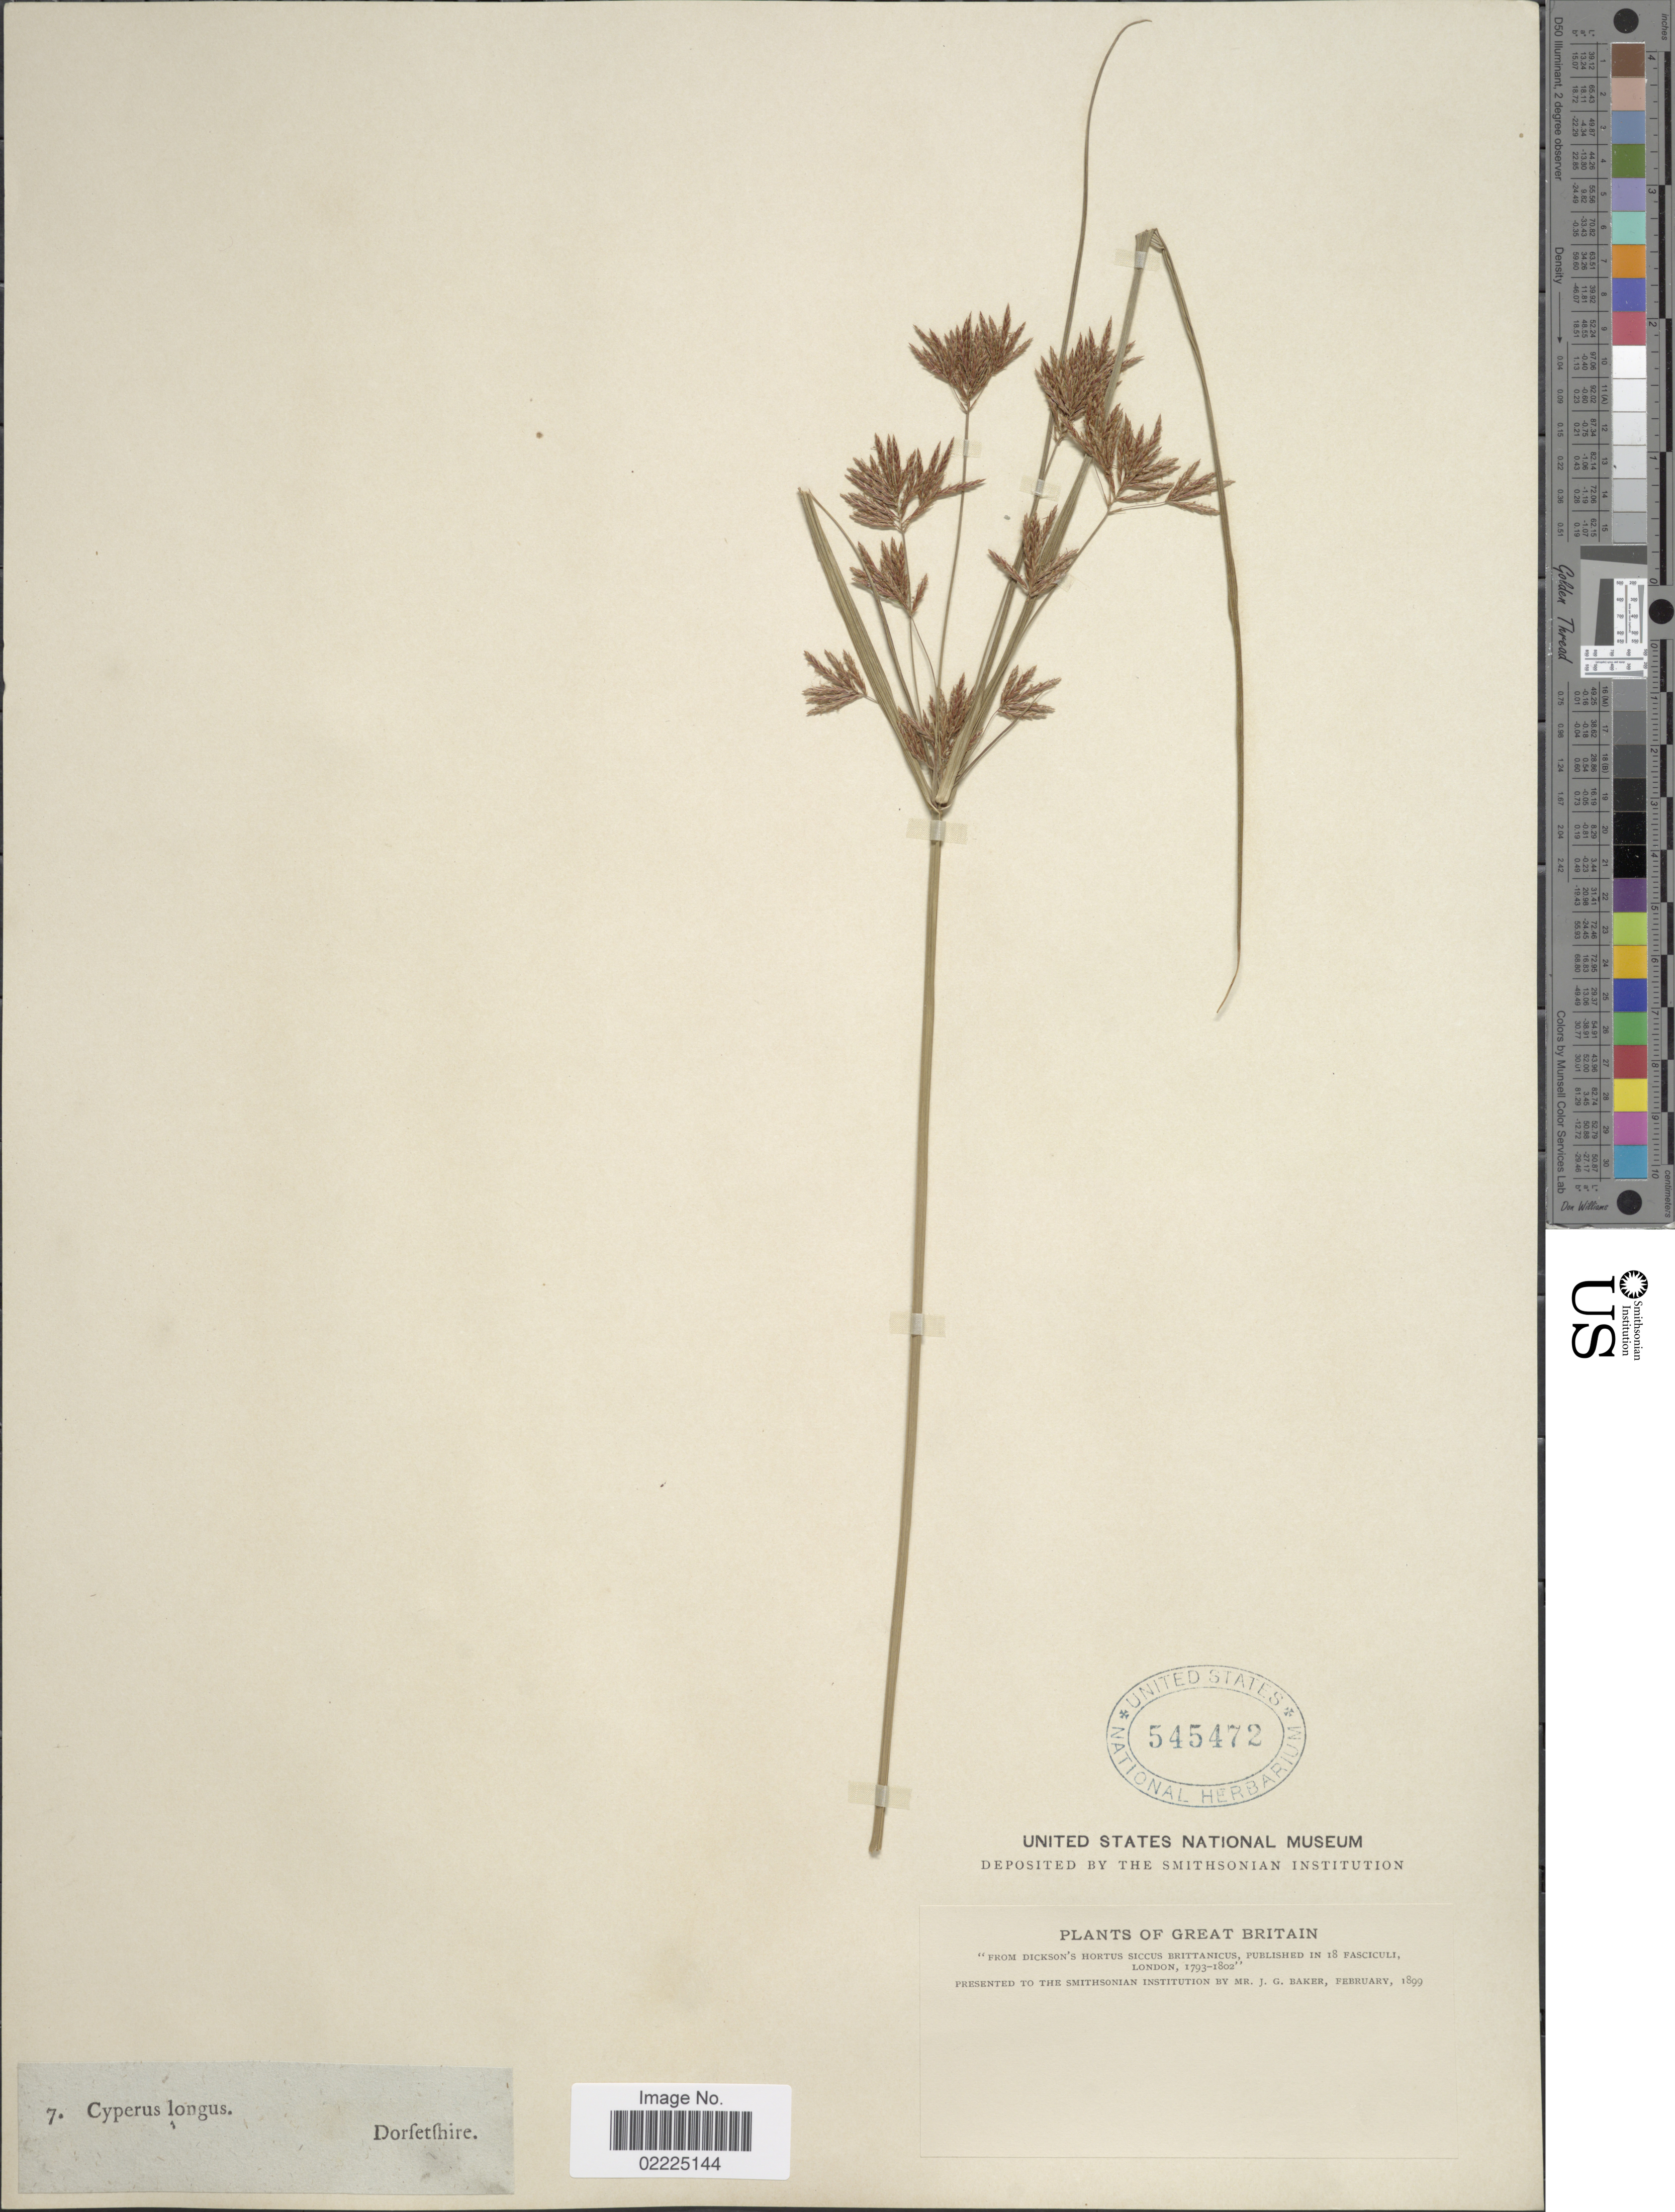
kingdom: Plantae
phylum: Tracheophyta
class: Liliopsida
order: Poales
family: Cyperaceae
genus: Cyperus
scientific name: Cyperus longus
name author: L.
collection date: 1899-02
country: United Kingdom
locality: Great Britain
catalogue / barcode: US 545472